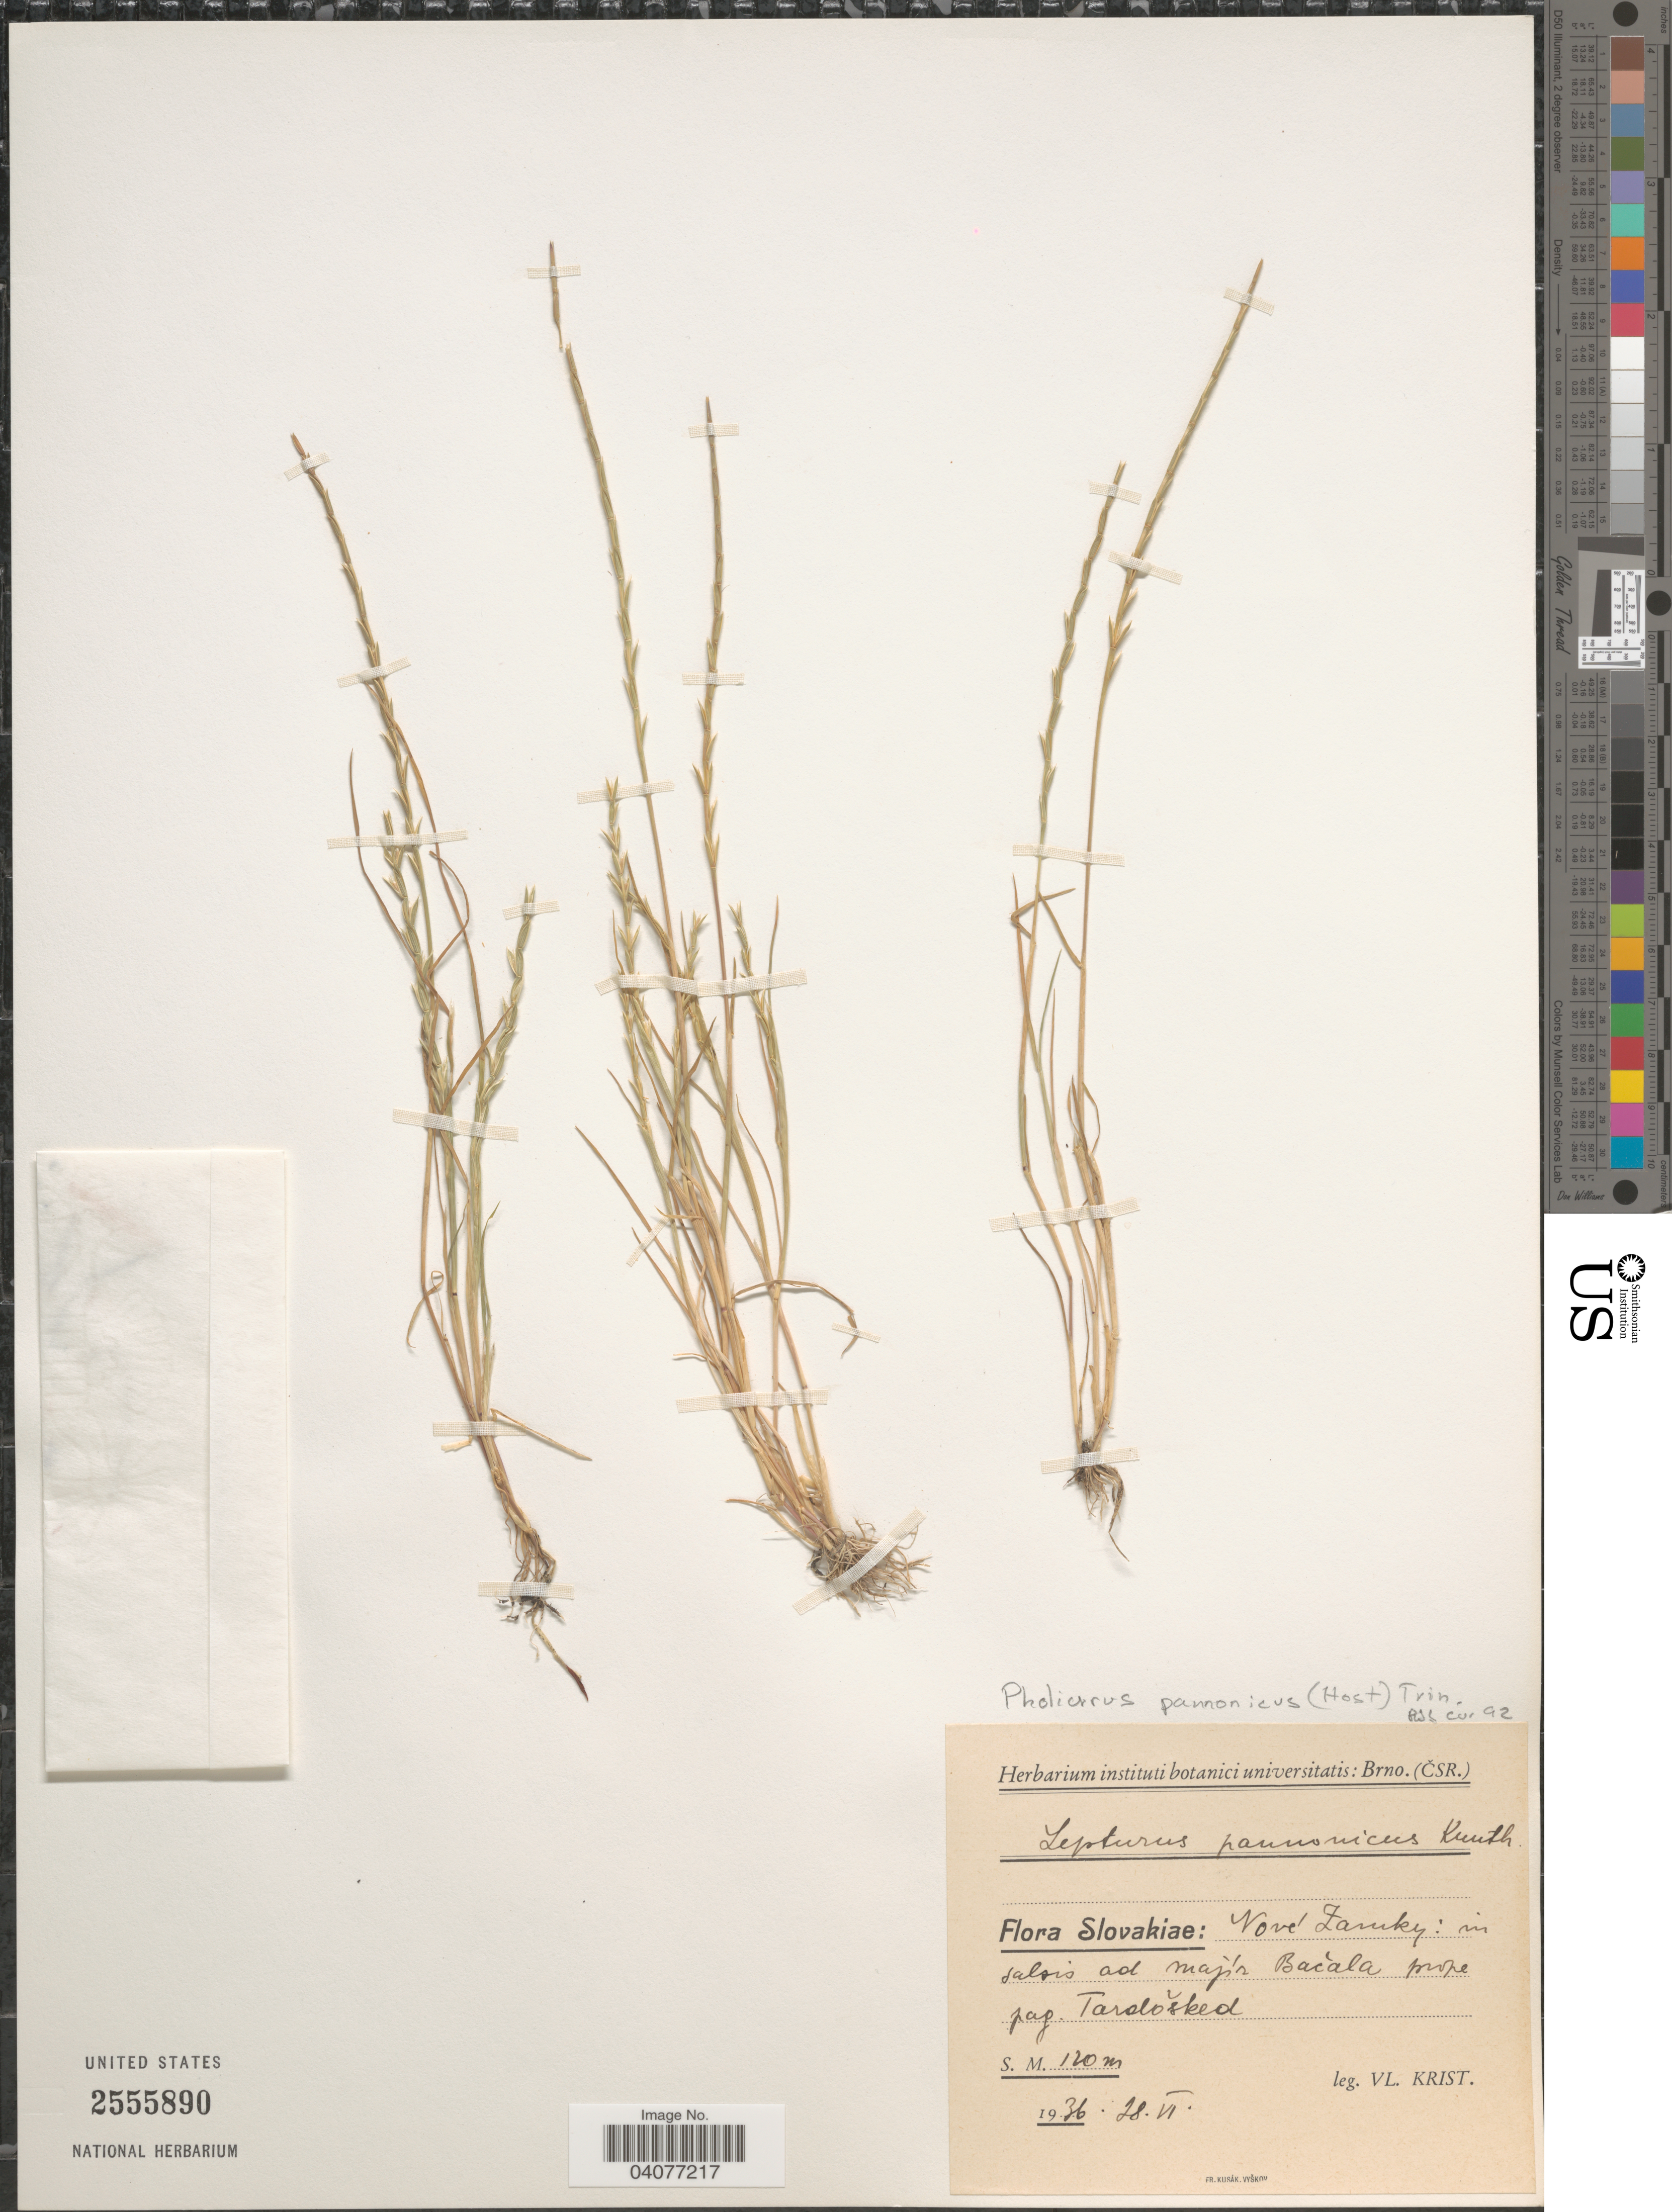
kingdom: Plantae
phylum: Tracheophyta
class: Liliopsida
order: Poales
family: Poaceae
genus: Pholiurus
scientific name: Pholiurus pannonicus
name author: (Host) Trin.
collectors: V. Krist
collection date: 1936-06-28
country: Slovakia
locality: Slovakiae: Nové Zámky: in salis ad magis Bacala prope pag. Tardošked.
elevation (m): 120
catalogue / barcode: US 2555890